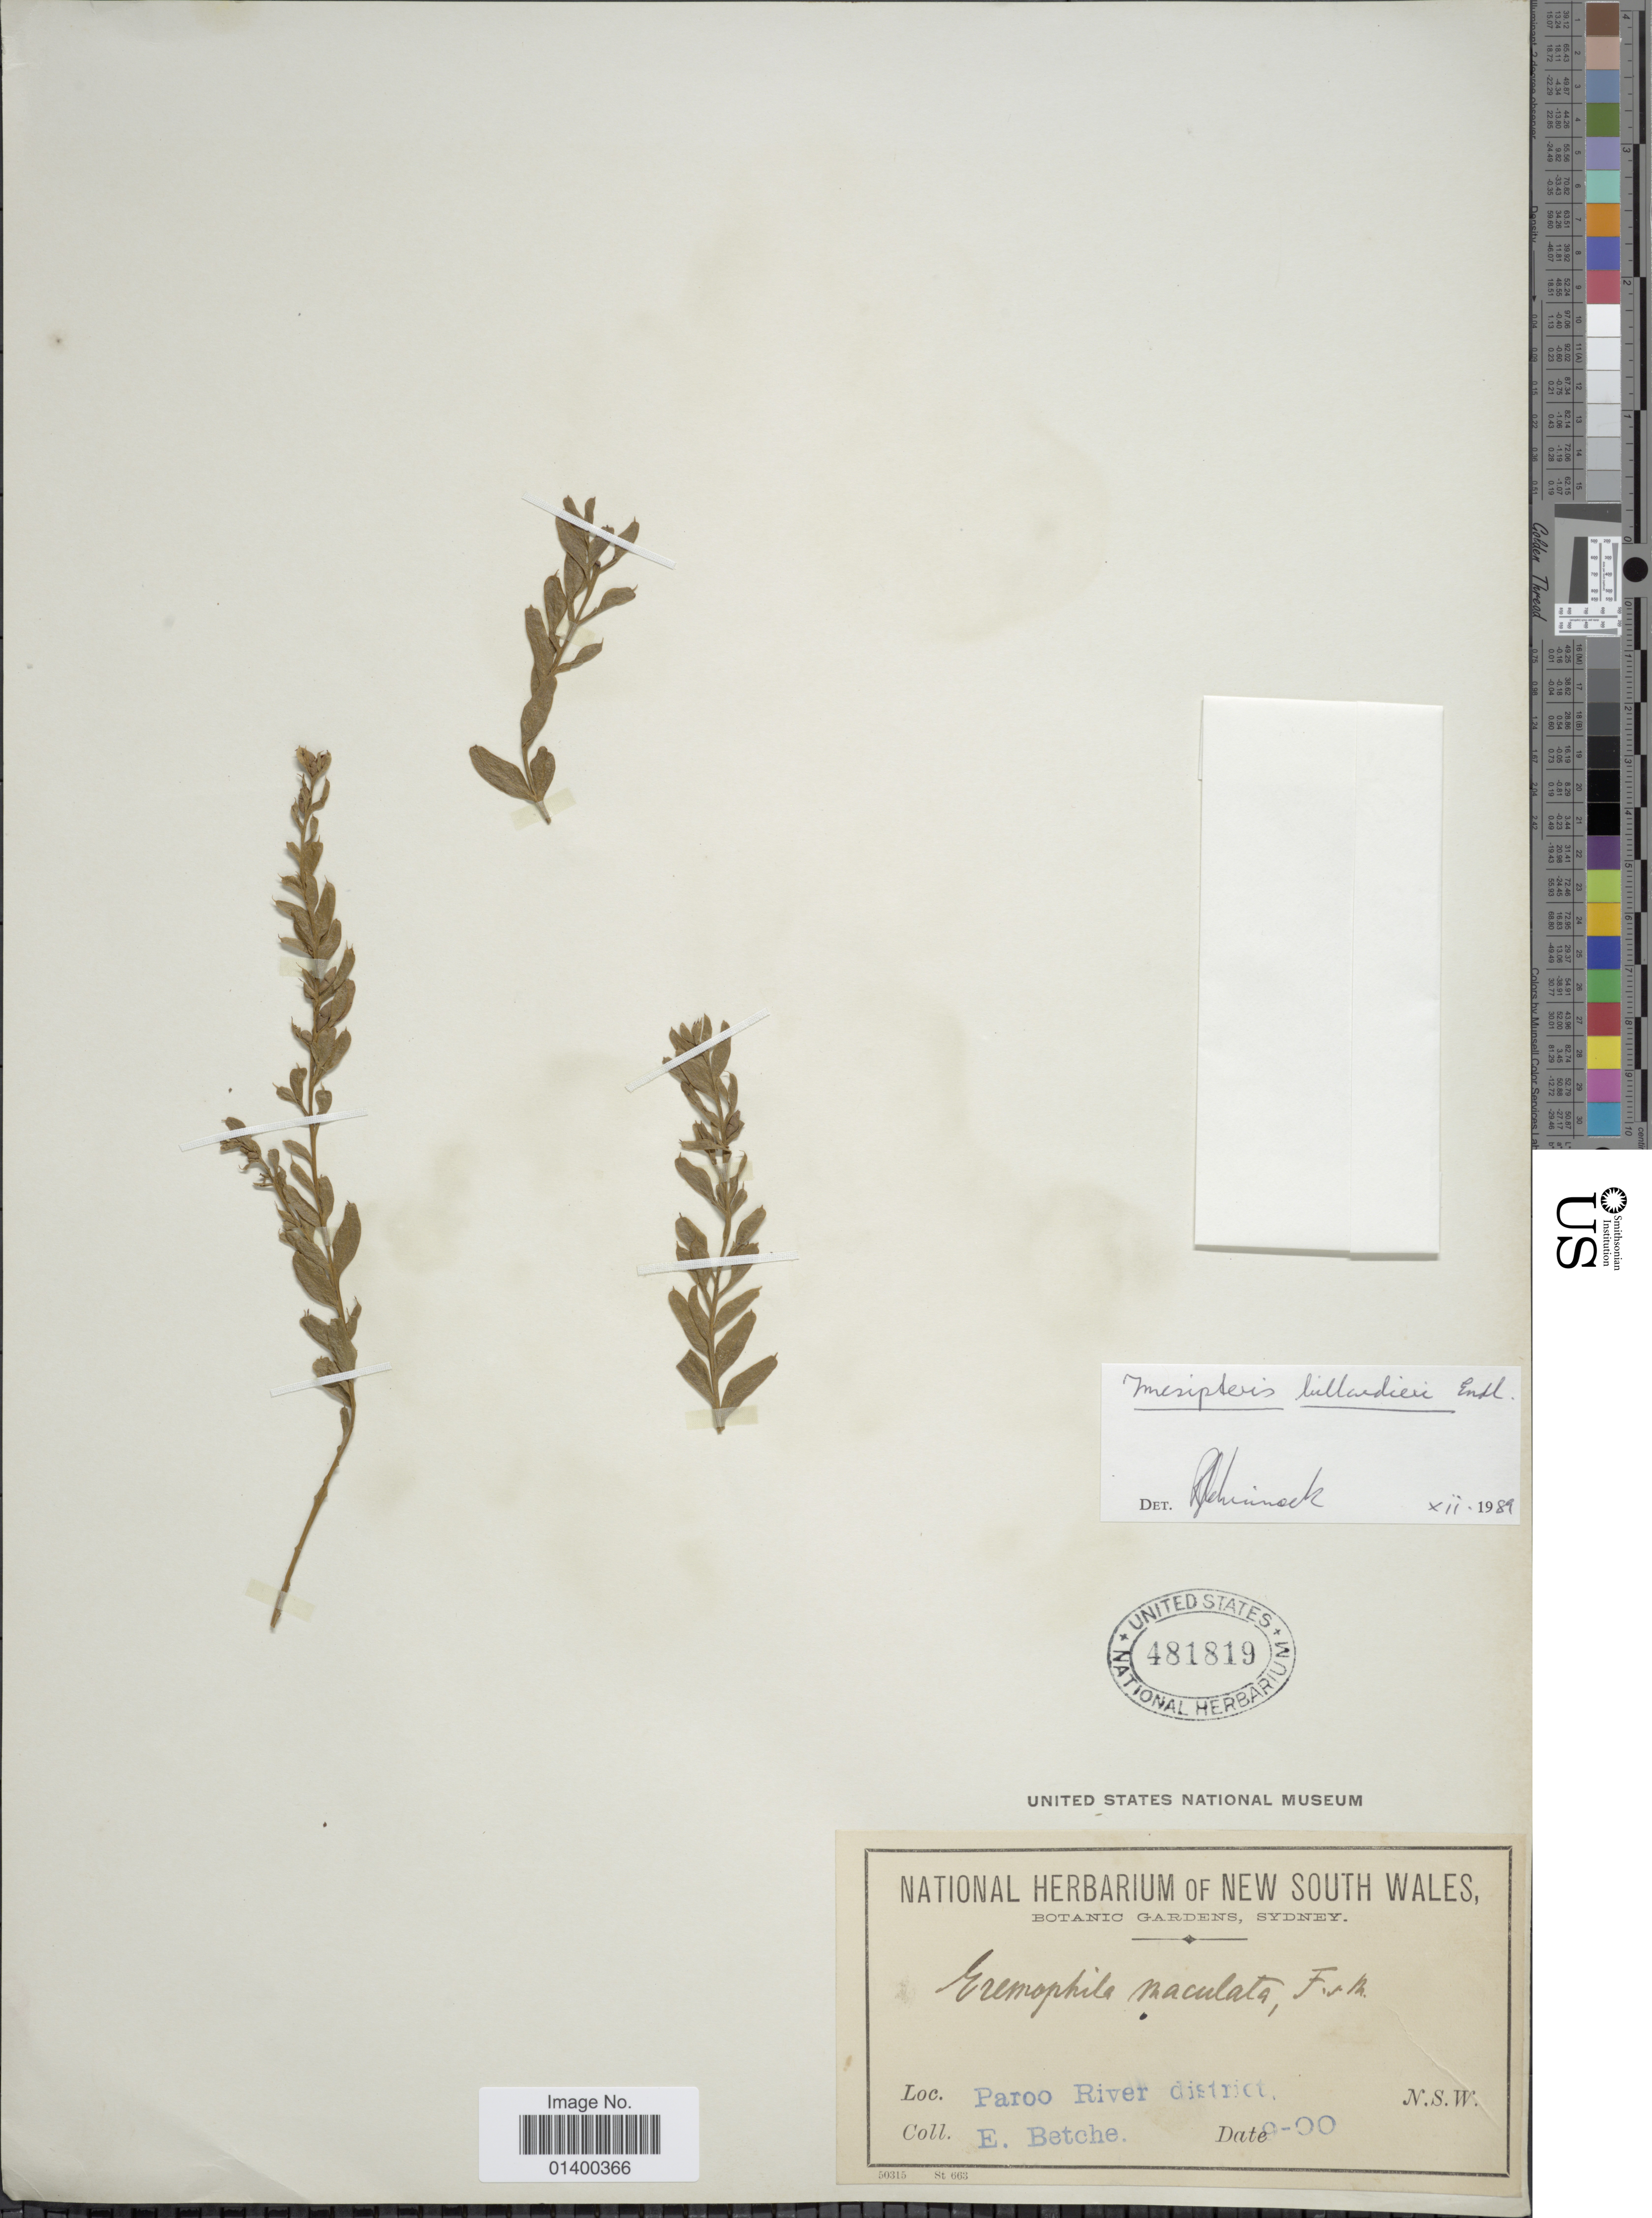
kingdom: Plantae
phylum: Tracheophyta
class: Polypodiopsida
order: Psilotales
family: Psilotaceae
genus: Tmesipteris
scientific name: Tmesipteris billardieri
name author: Endl.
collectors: E. Betche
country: Australia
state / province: New South Wales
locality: Paroo River district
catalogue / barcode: US 481819